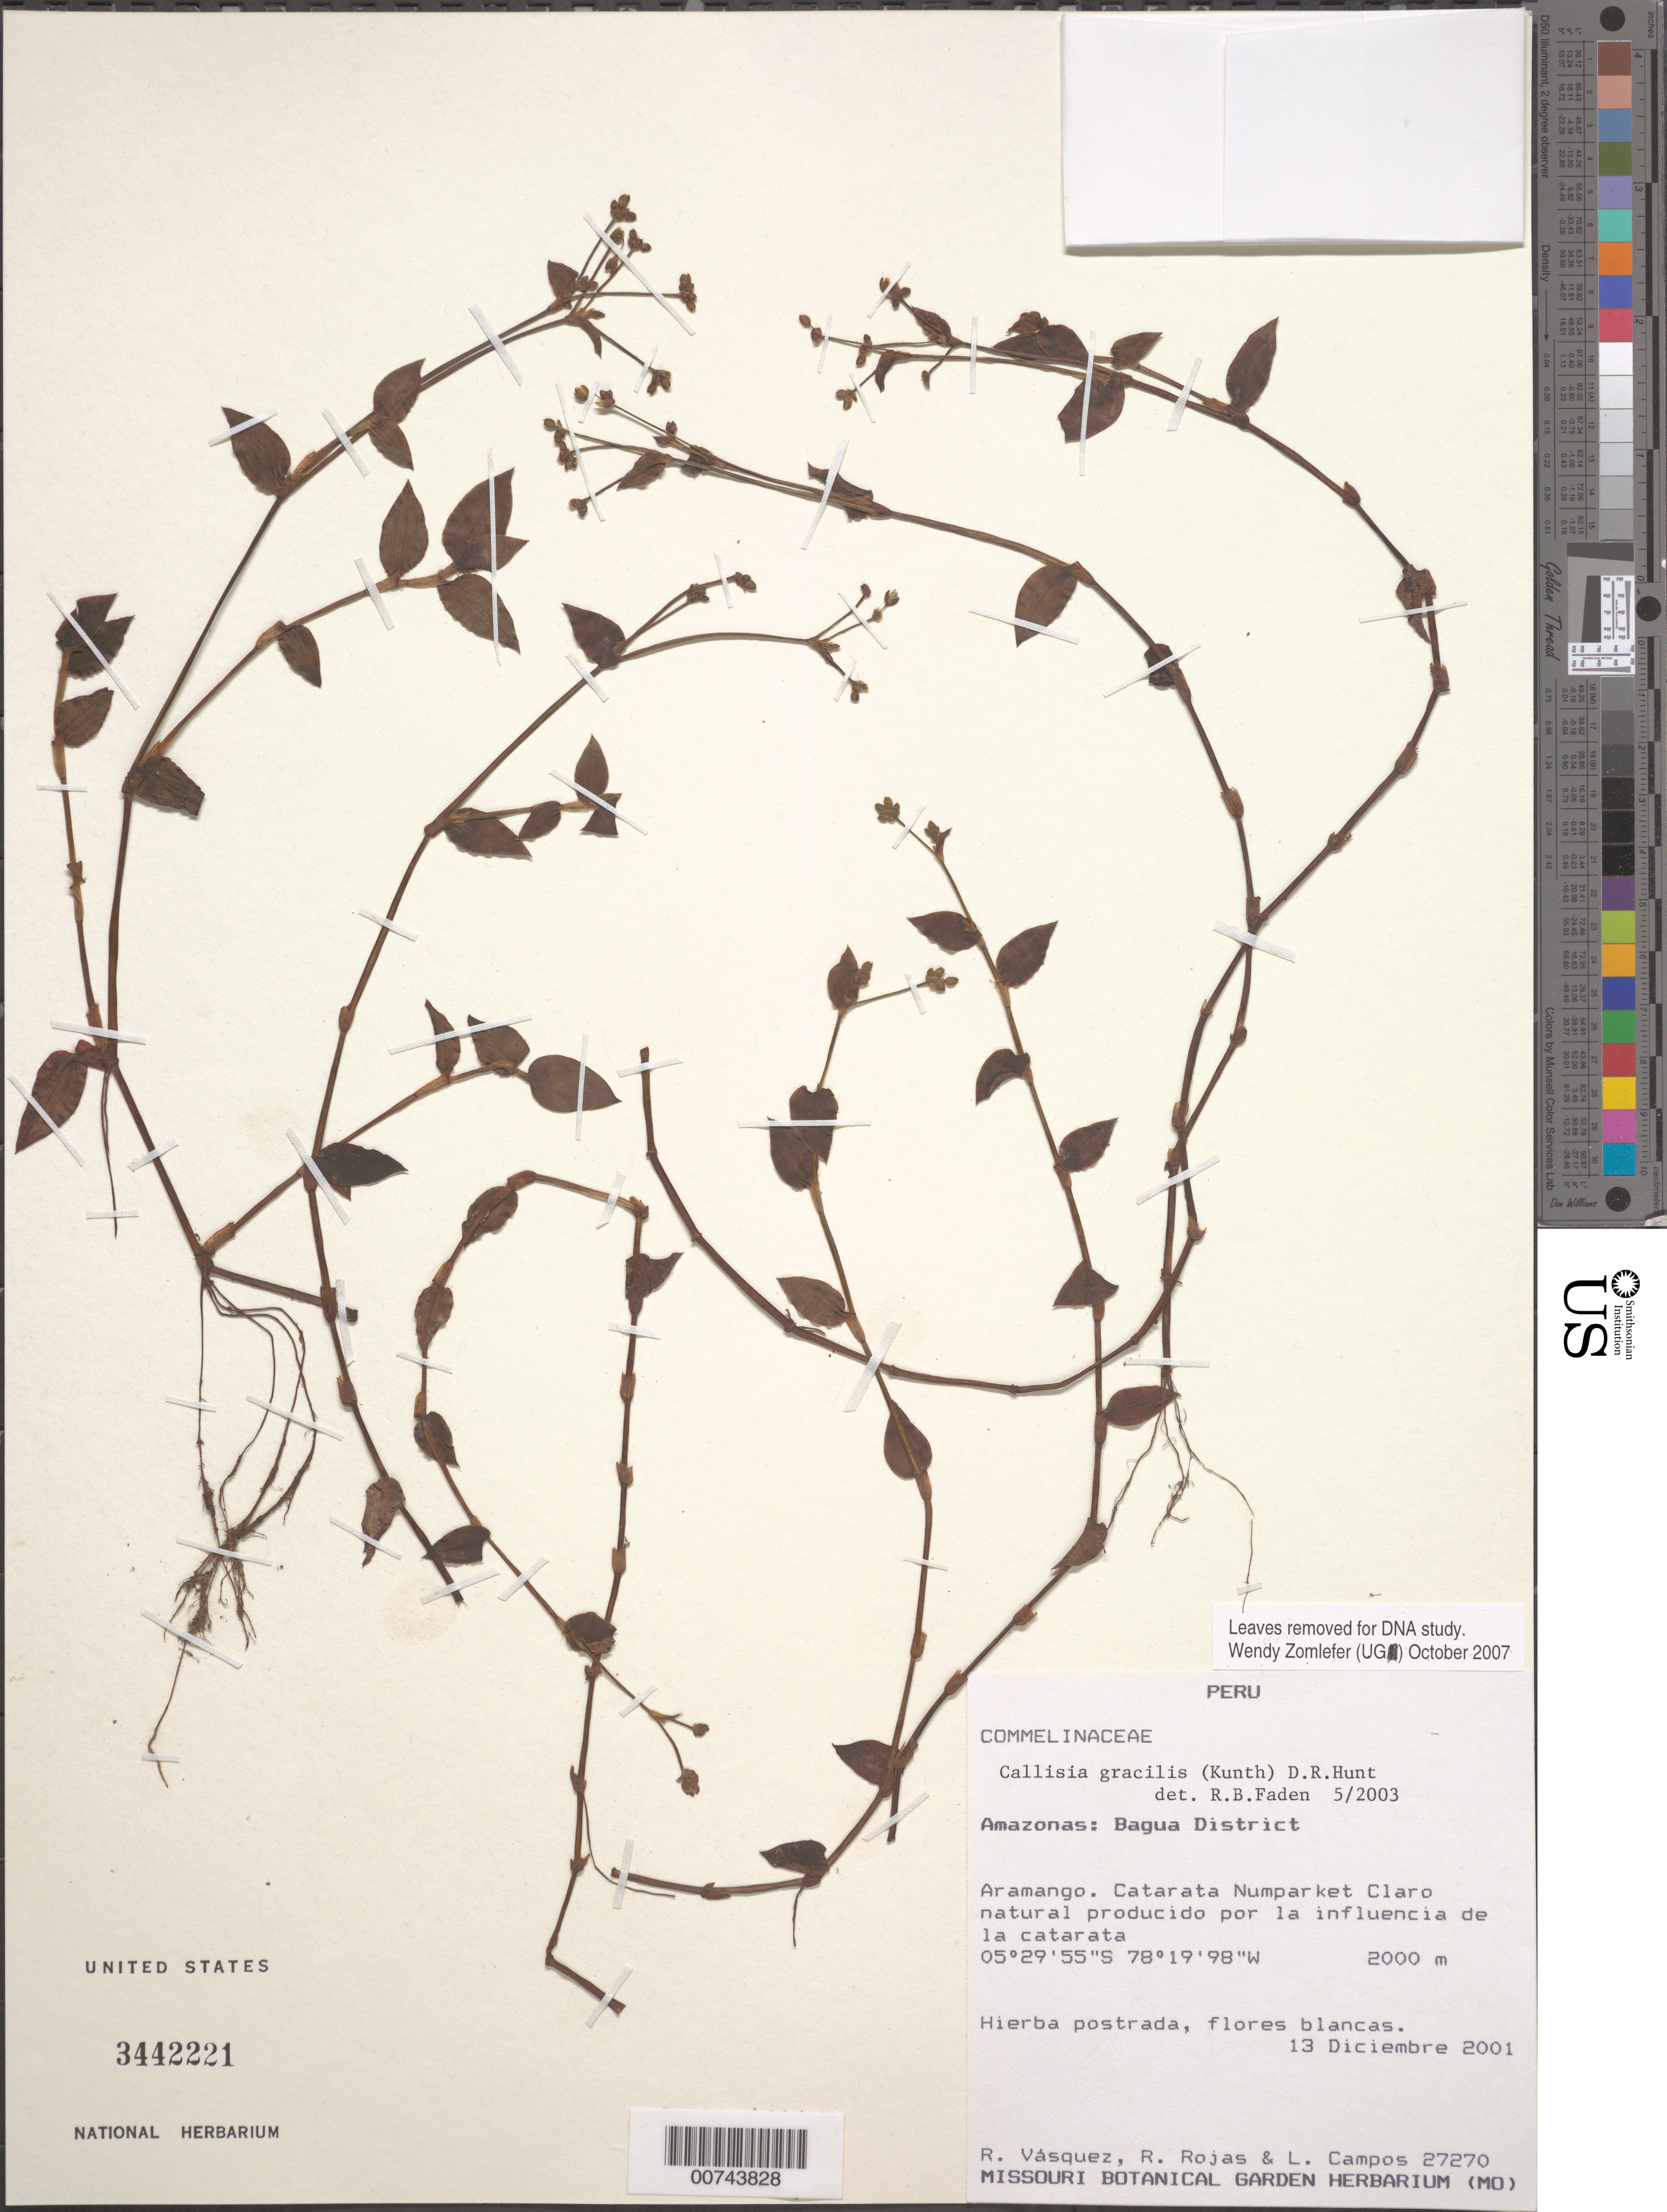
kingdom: Plantae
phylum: Tracheophyta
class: Liliopsida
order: Commelinales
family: Commelinaceae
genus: Callisia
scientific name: Callisia gracilis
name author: (Kunth) D.R. Hunt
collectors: R. Vásquez, R. Rojas & L. Campos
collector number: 27270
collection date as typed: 13 Dec 2001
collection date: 2001-12-13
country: Peru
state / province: Amazonas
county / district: Bagua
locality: Aramango, Catarata Numparket Claro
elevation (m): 2000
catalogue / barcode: US 3442221